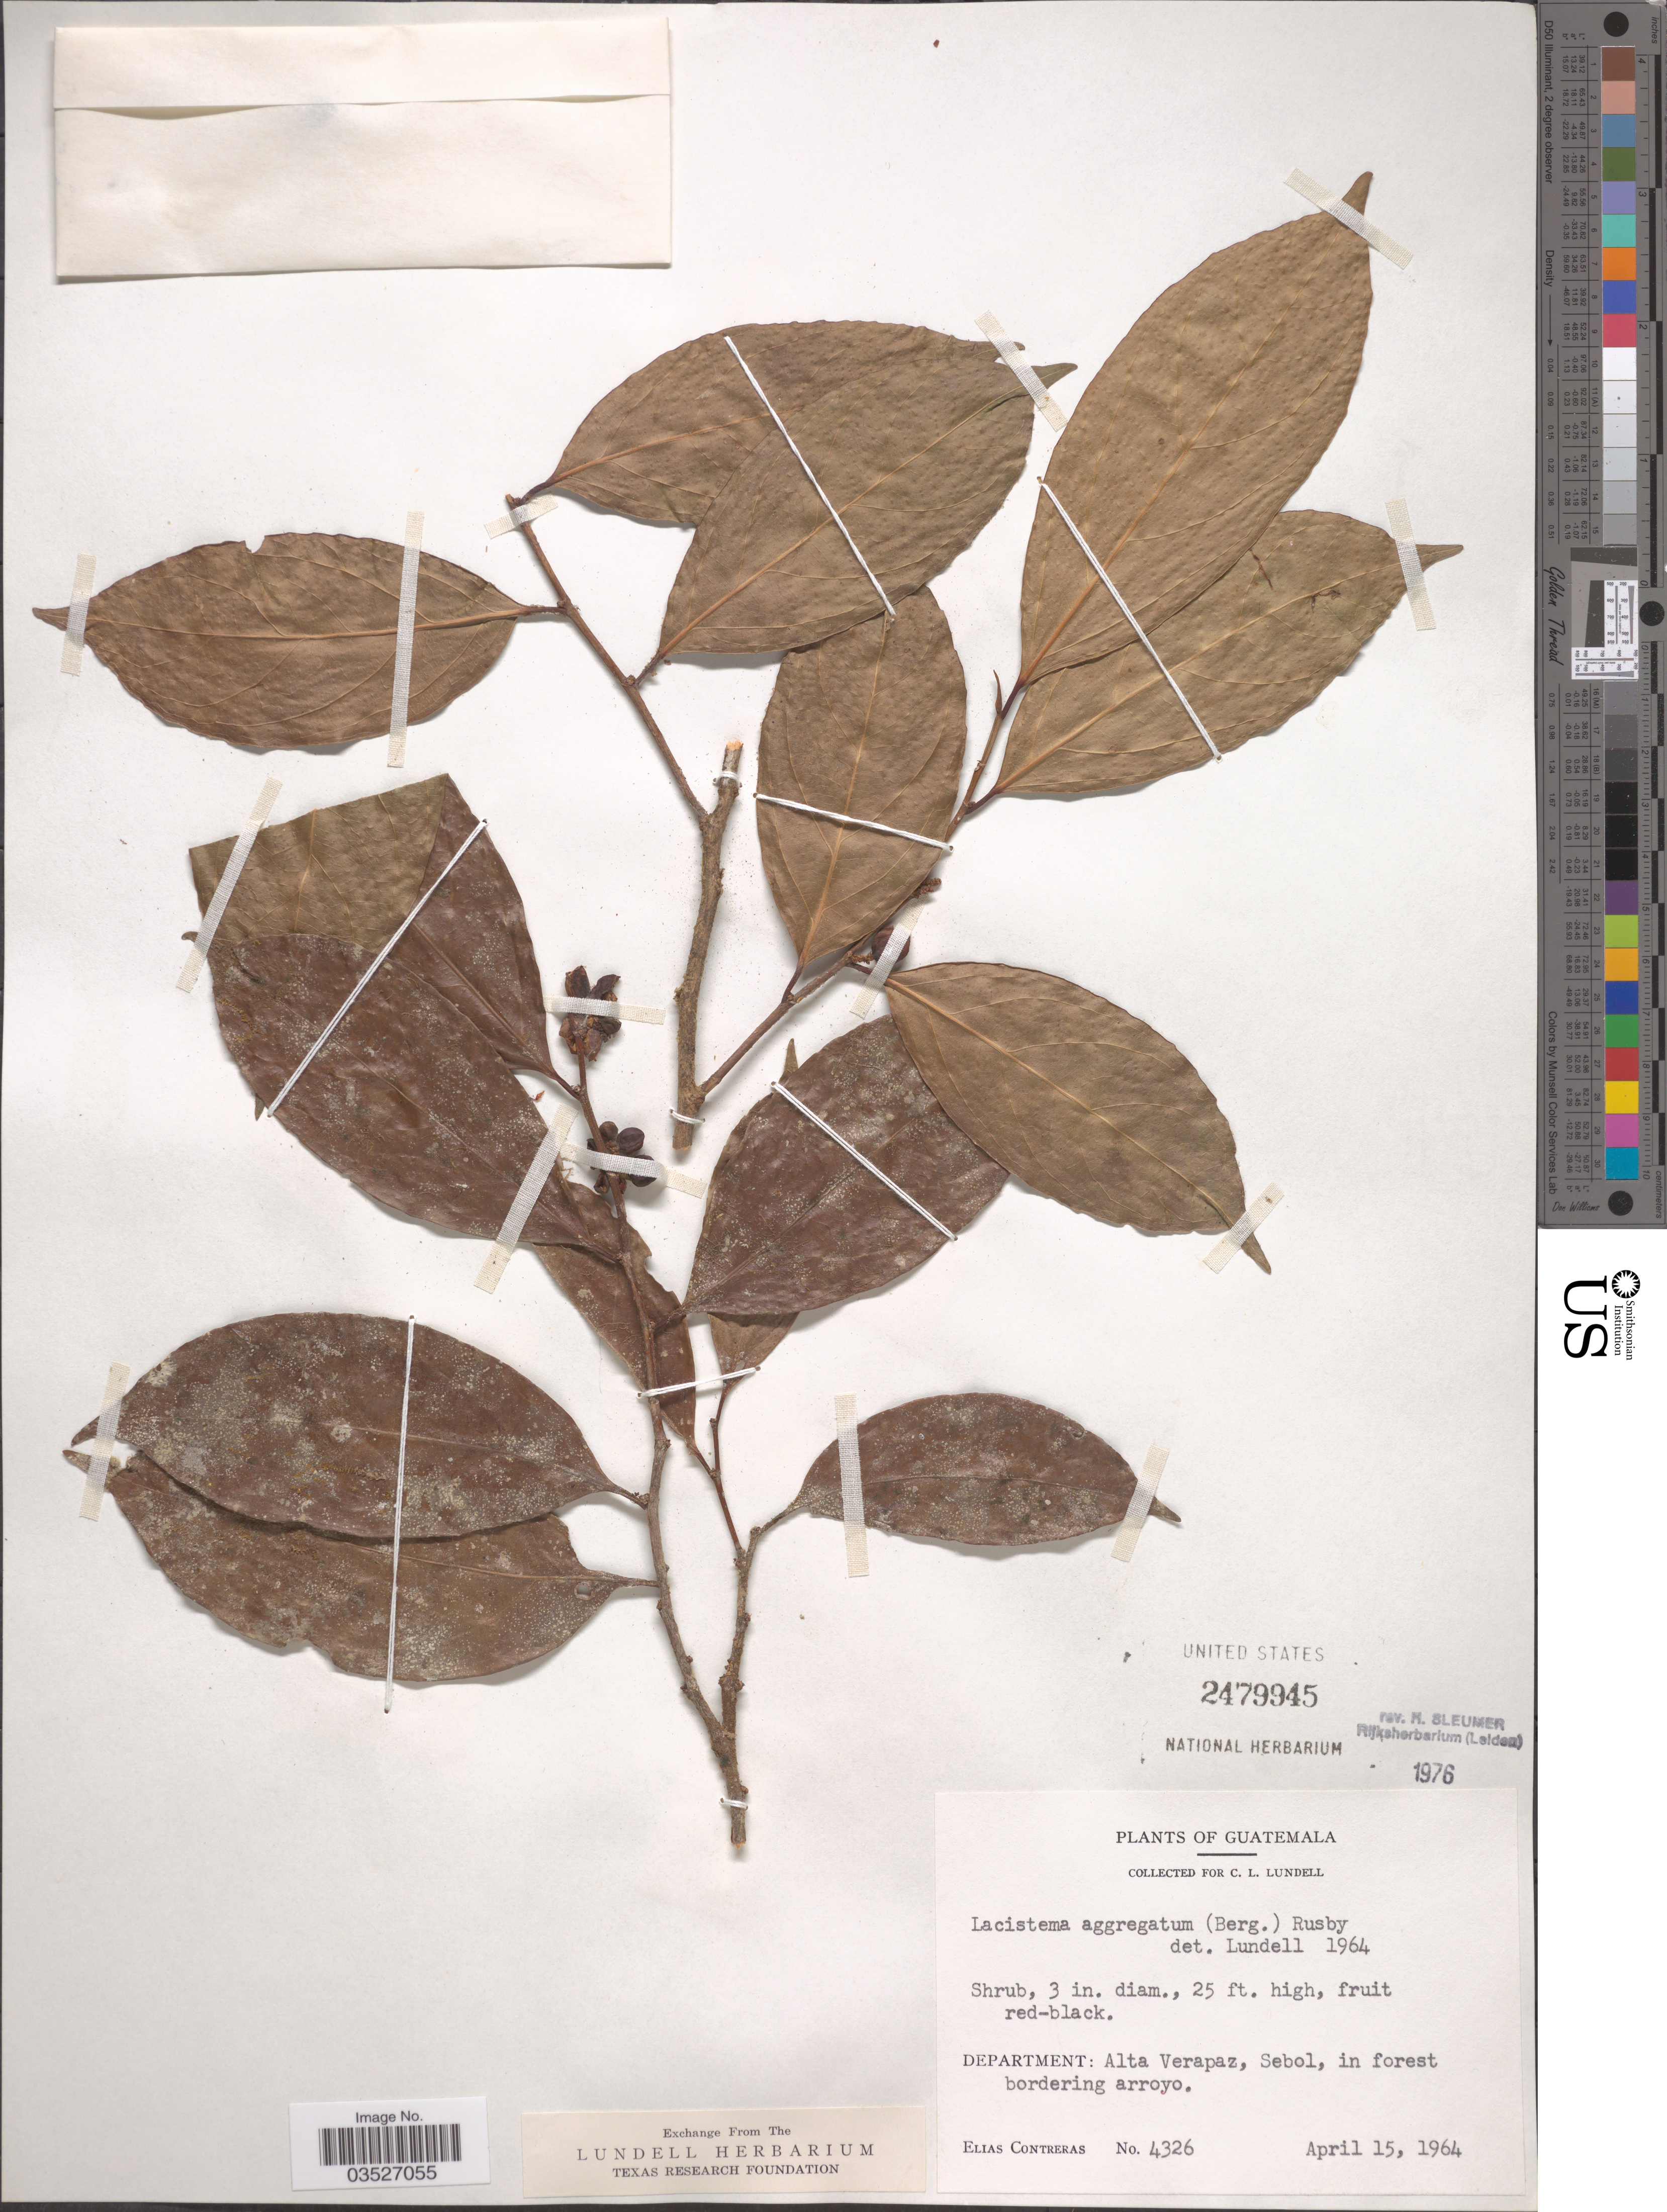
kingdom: Plantae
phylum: Tracheophyta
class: Magnoliopsida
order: Malpighiales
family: Lacistemataceae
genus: Lacistema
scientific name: Lacistema aggregatum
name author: (P.J. Bergius) Rusby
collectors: E. Contreras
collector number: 4326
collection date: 1964-04-15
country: Guatemala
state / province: Alta Verapaz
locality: Department: Alta Verapaz, Sebol, in forest bordering arroyo.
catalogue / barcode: US 2479945